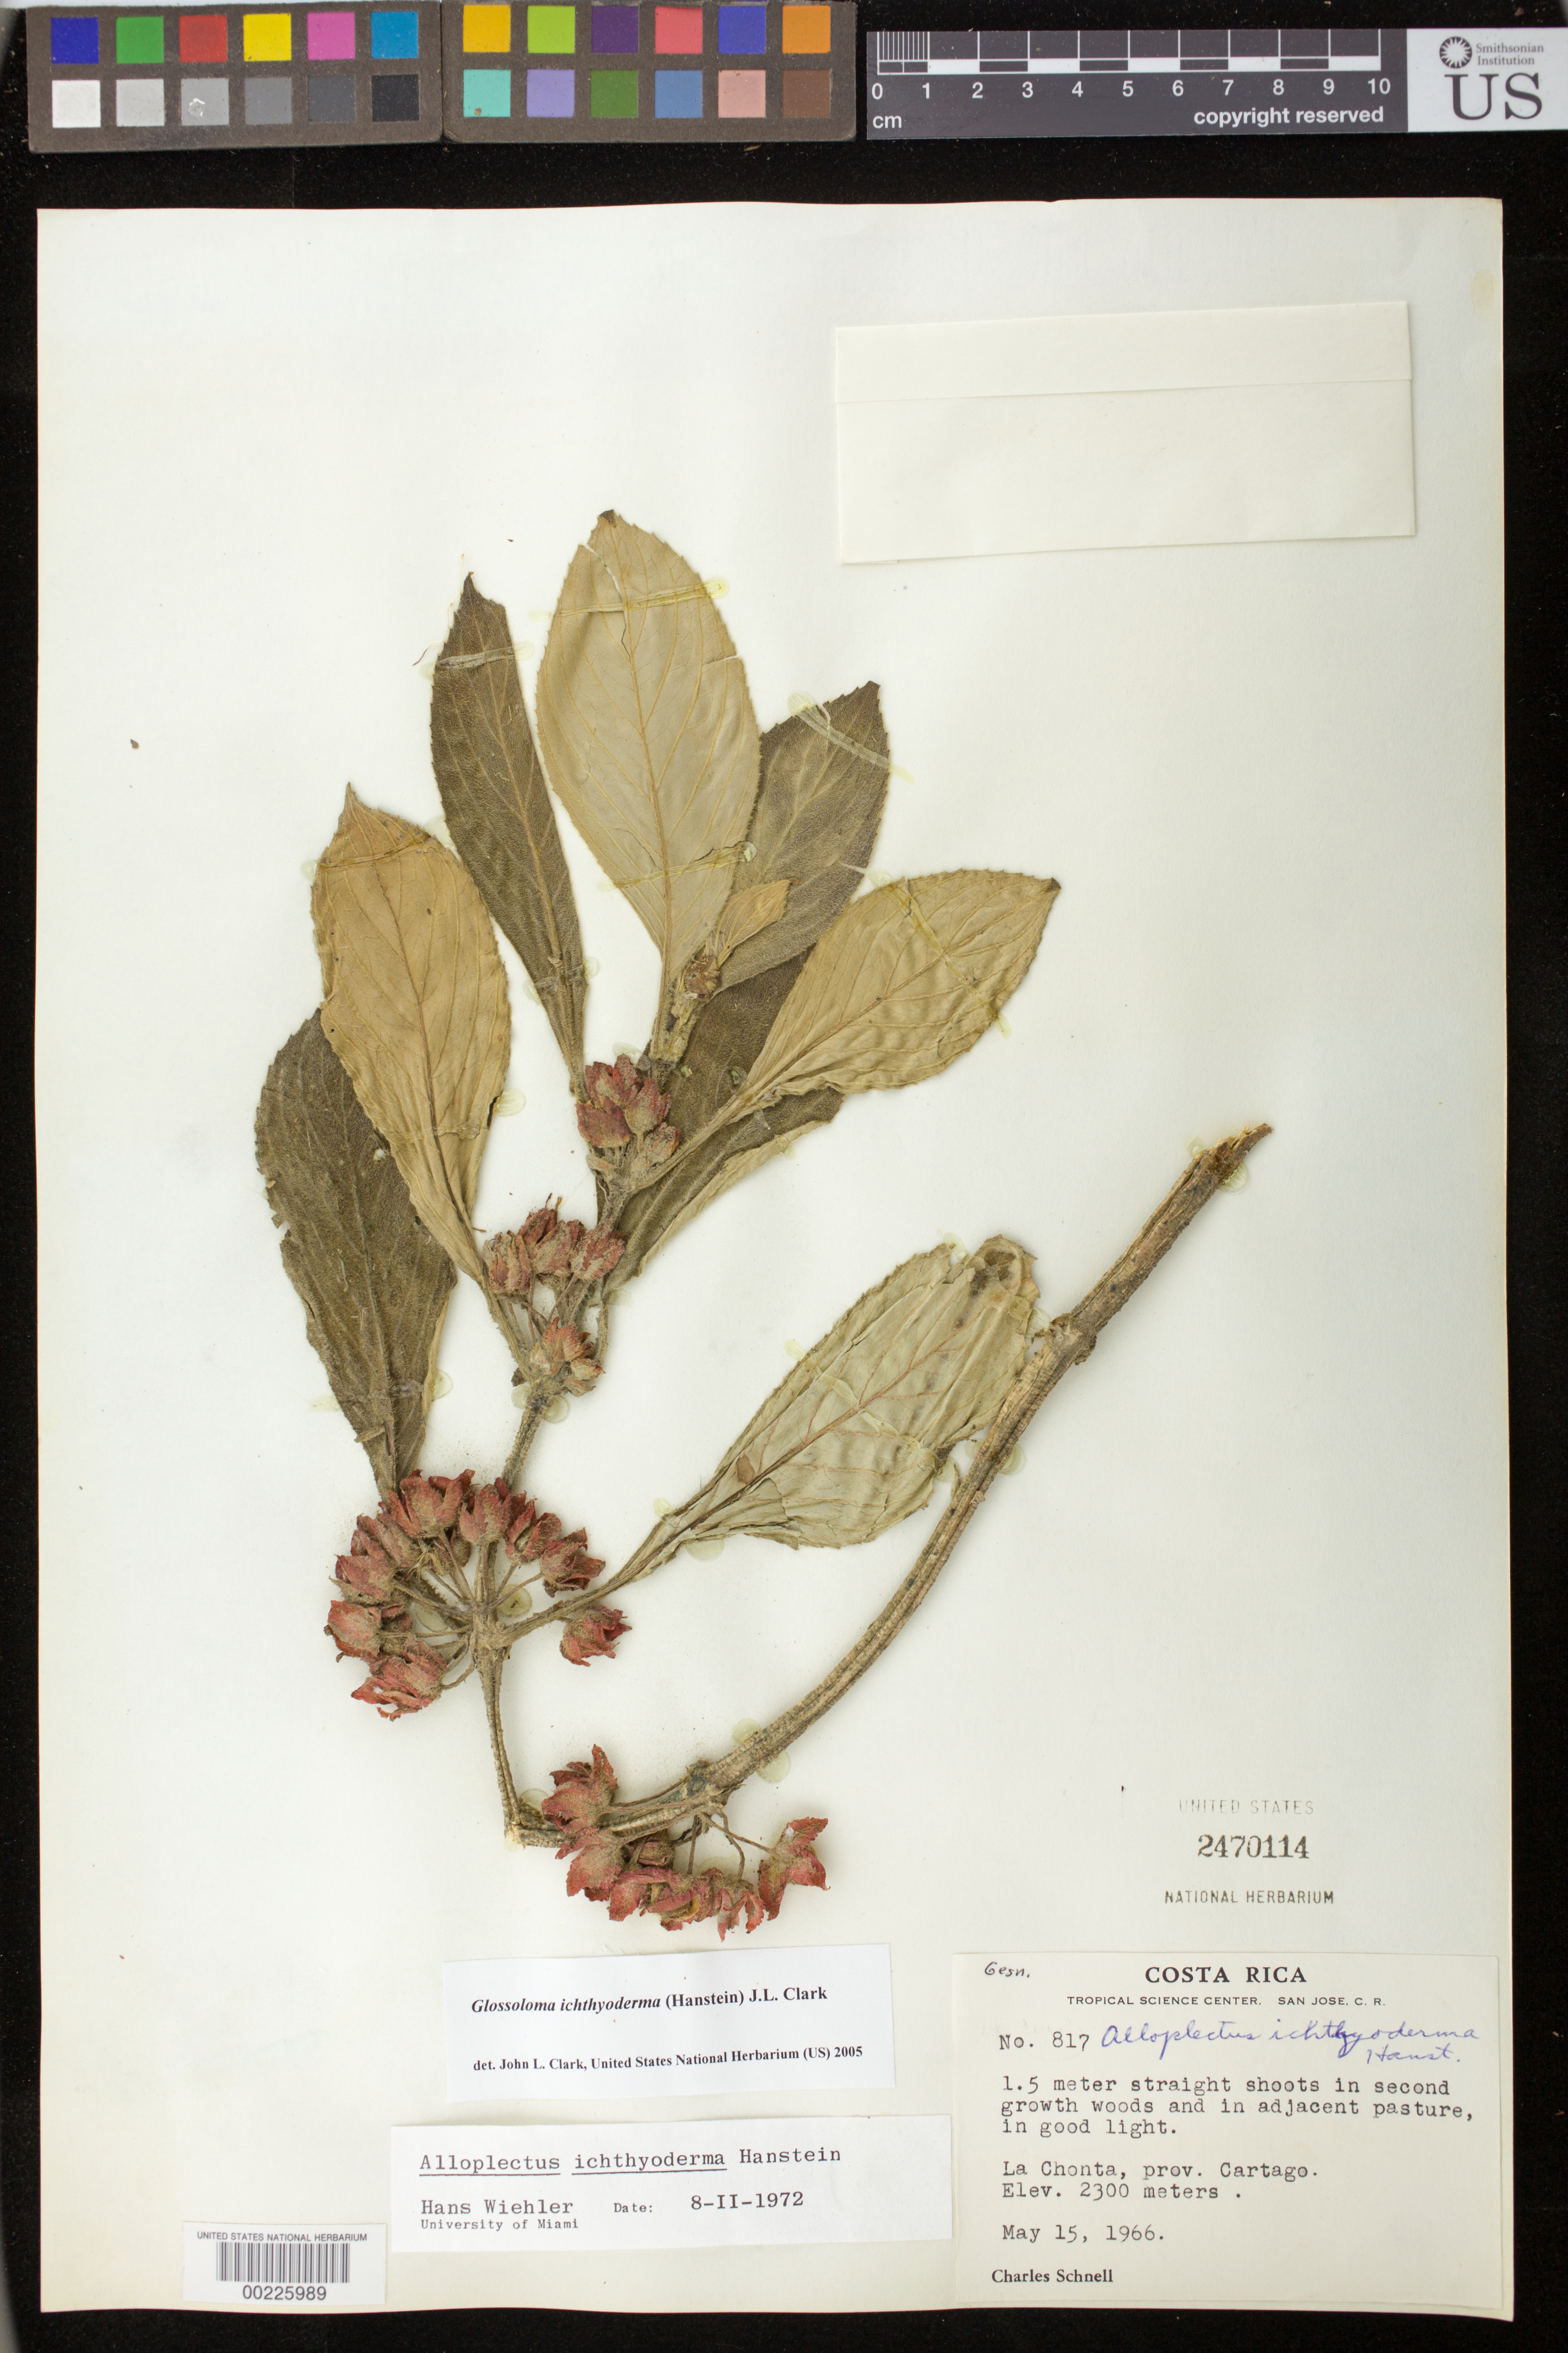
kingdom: Plantae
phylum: Tracheophyta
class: Magnoliopsida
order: Lamiales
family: Gesneriaceae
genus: Glossoloma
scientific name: Glossoloma ichthyoderma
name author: (Hanst.) J.L. Clark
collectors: C. Schnell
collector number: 817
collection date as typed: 15 May 1966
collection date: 1966-05-15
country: Costa Rica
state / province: Cartago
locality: La Chonta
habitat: In second growth woods and in adjacent pasture, in good light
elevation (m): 2300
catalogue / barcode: US 2470114